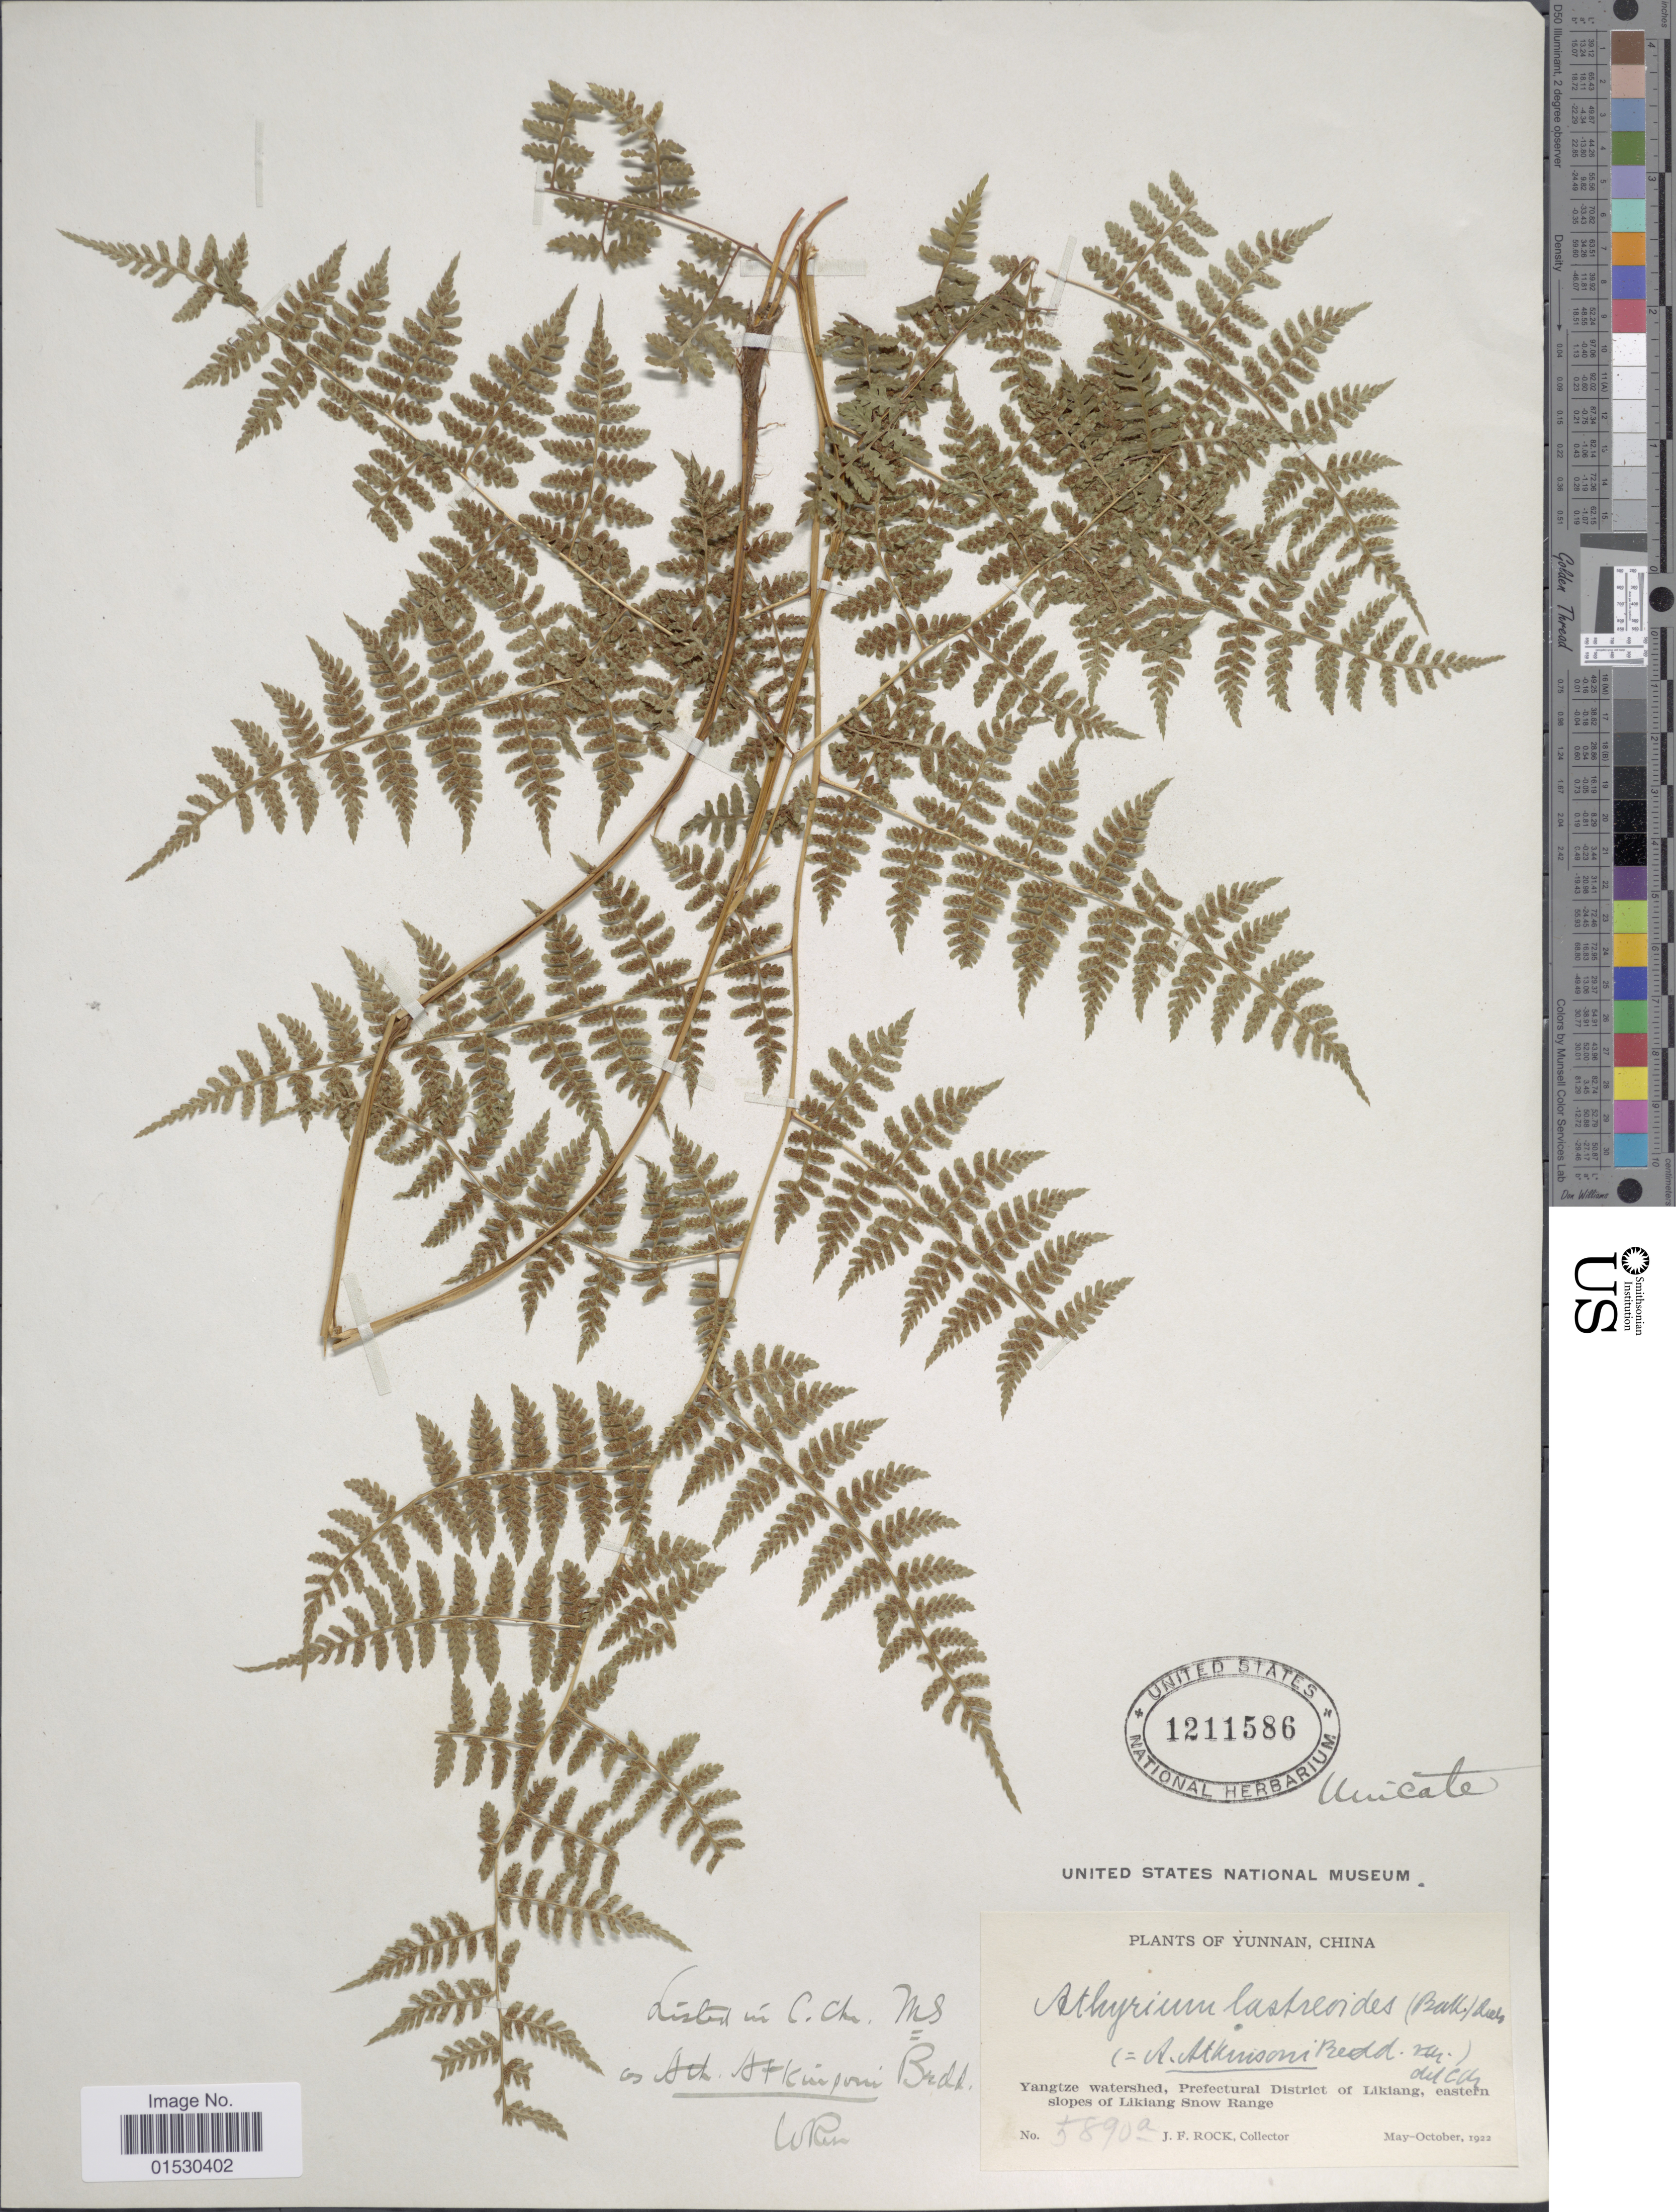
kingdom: Plantae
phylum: Tracheophyta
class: Polypodiopsida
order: Polypodiales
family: Athyriaceae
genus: Athyrium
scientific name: Athyrium atkinsonii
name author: Bedd.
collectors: J. Rock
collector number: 5890a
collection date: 1922-05/1922-10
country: China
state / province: Yunnan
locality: Yangtze watershed, Prefectural District of Likiang, eastern slopes of Likiang Snow Range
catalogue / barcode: US 1211586